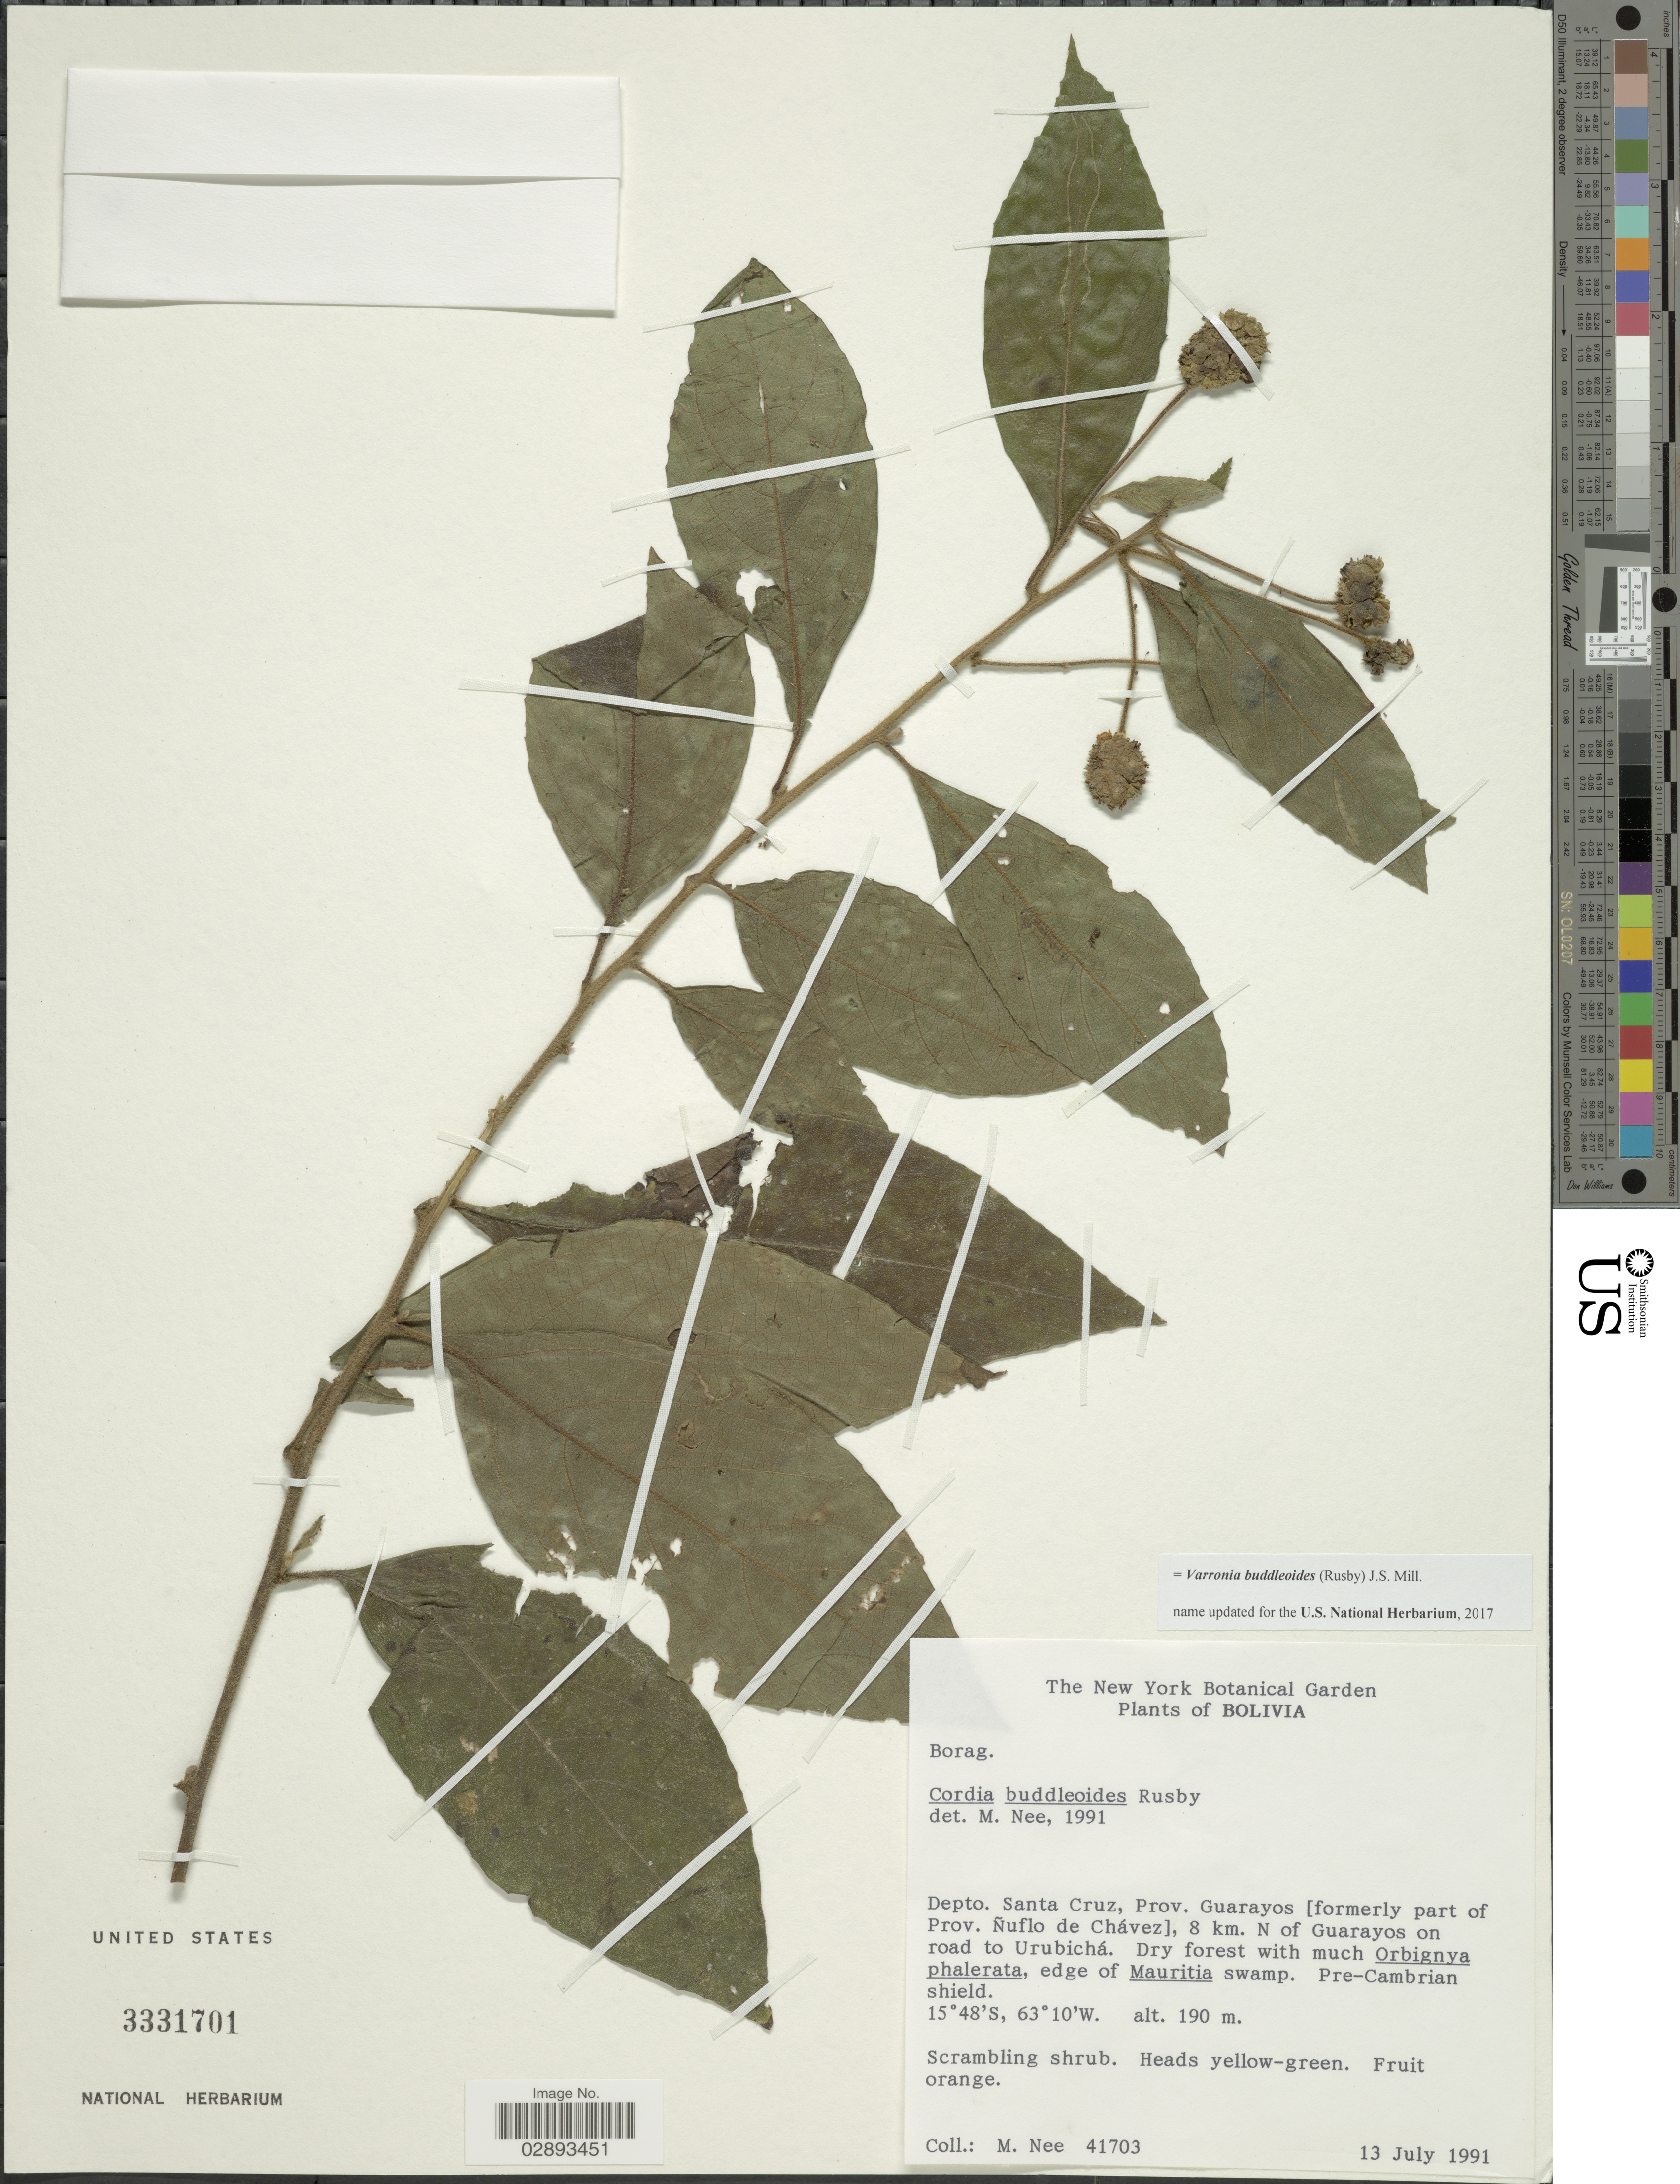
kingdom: Plantae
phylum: Tracheophyta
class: Magnoliopsida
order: Boraginales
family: Cordiaceae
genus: Varronia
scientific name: Varronia buddleoides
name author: (Rusby) J.S. Mill.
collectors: M. Nee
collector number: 41703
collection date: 1991-07-13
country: Bolivia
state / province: Santa Cruz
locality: Depto. Santa Cruz, Prov,. Guarayos [formerly part of Prov. Ñuflo de Chávez], 8 km. N of Guarayos oin road to Urubichá.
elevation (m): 190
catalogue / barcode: US 3331701